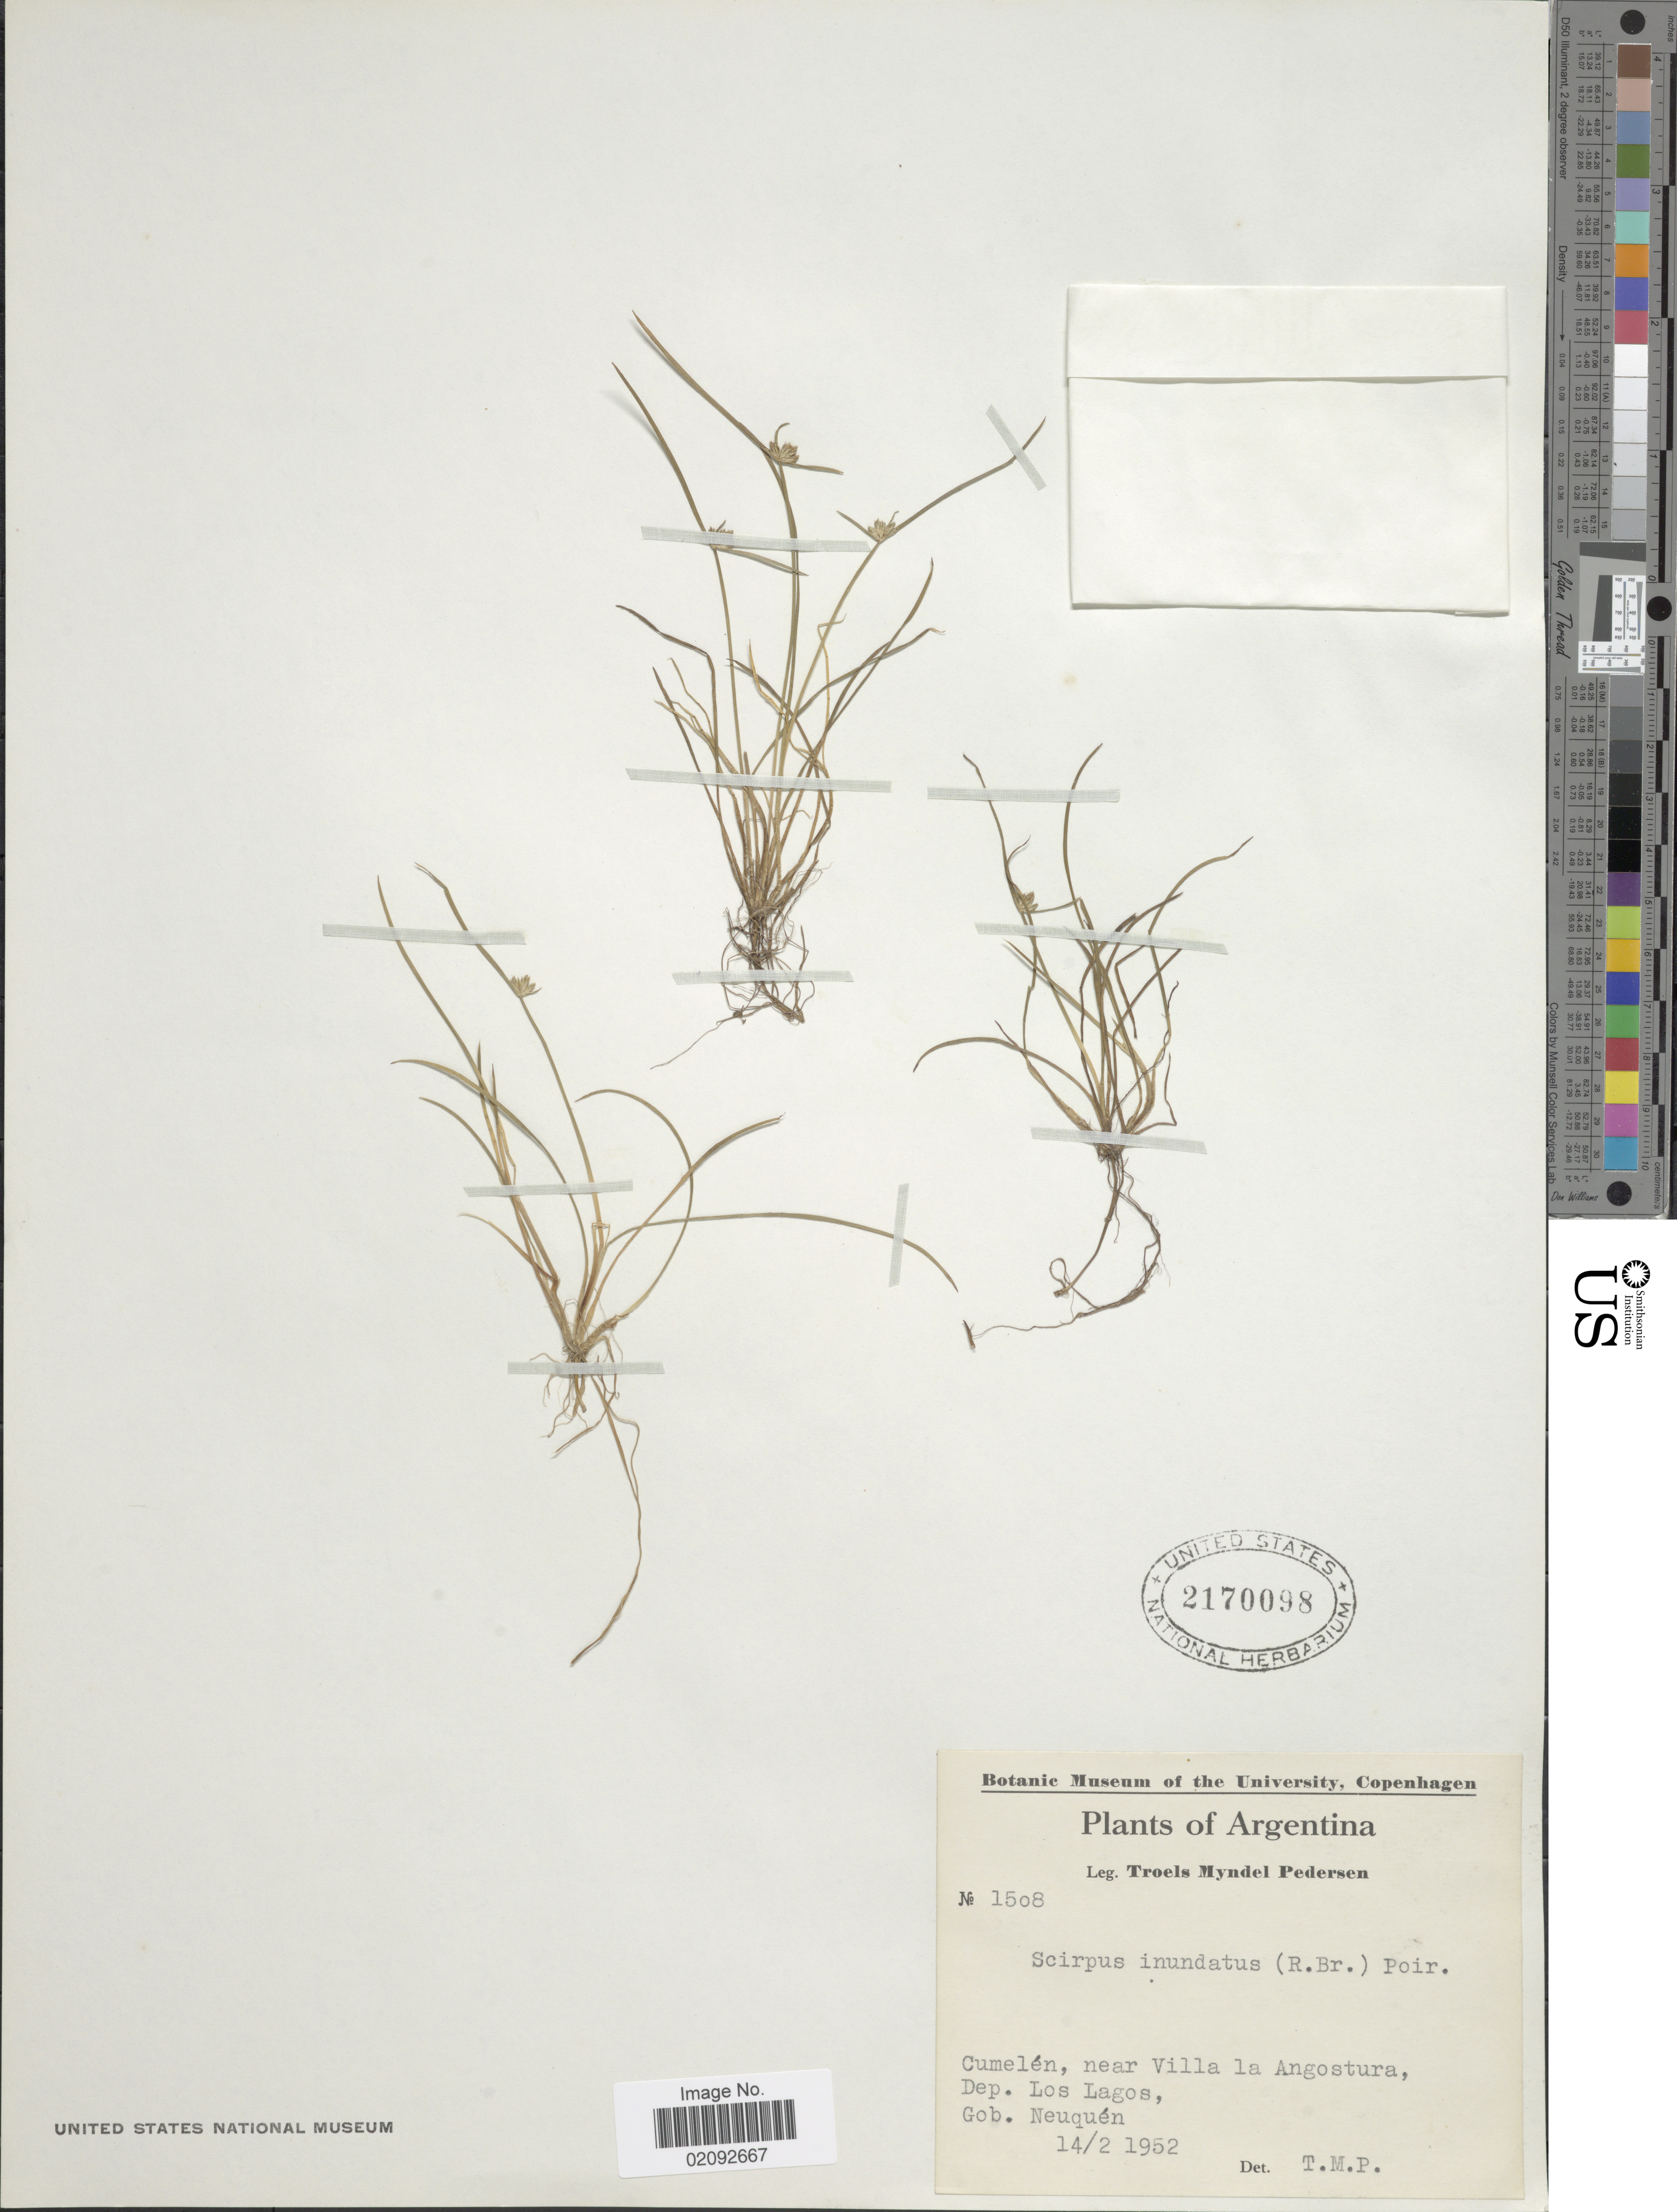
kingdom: Plantae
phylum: Tracheophyta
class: Liliopsida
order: Poales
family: Cyperaceae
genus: Isolepis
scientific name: Isolepis nigricans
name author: Kunth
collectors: T. Pederson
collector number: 1508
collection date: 1952-02-14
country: Argentina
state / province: Neuquen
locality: Cumelen, near Villa la Angostura, Dep. Los Lagos, Gob. Neuquen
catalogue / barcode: US 2170098